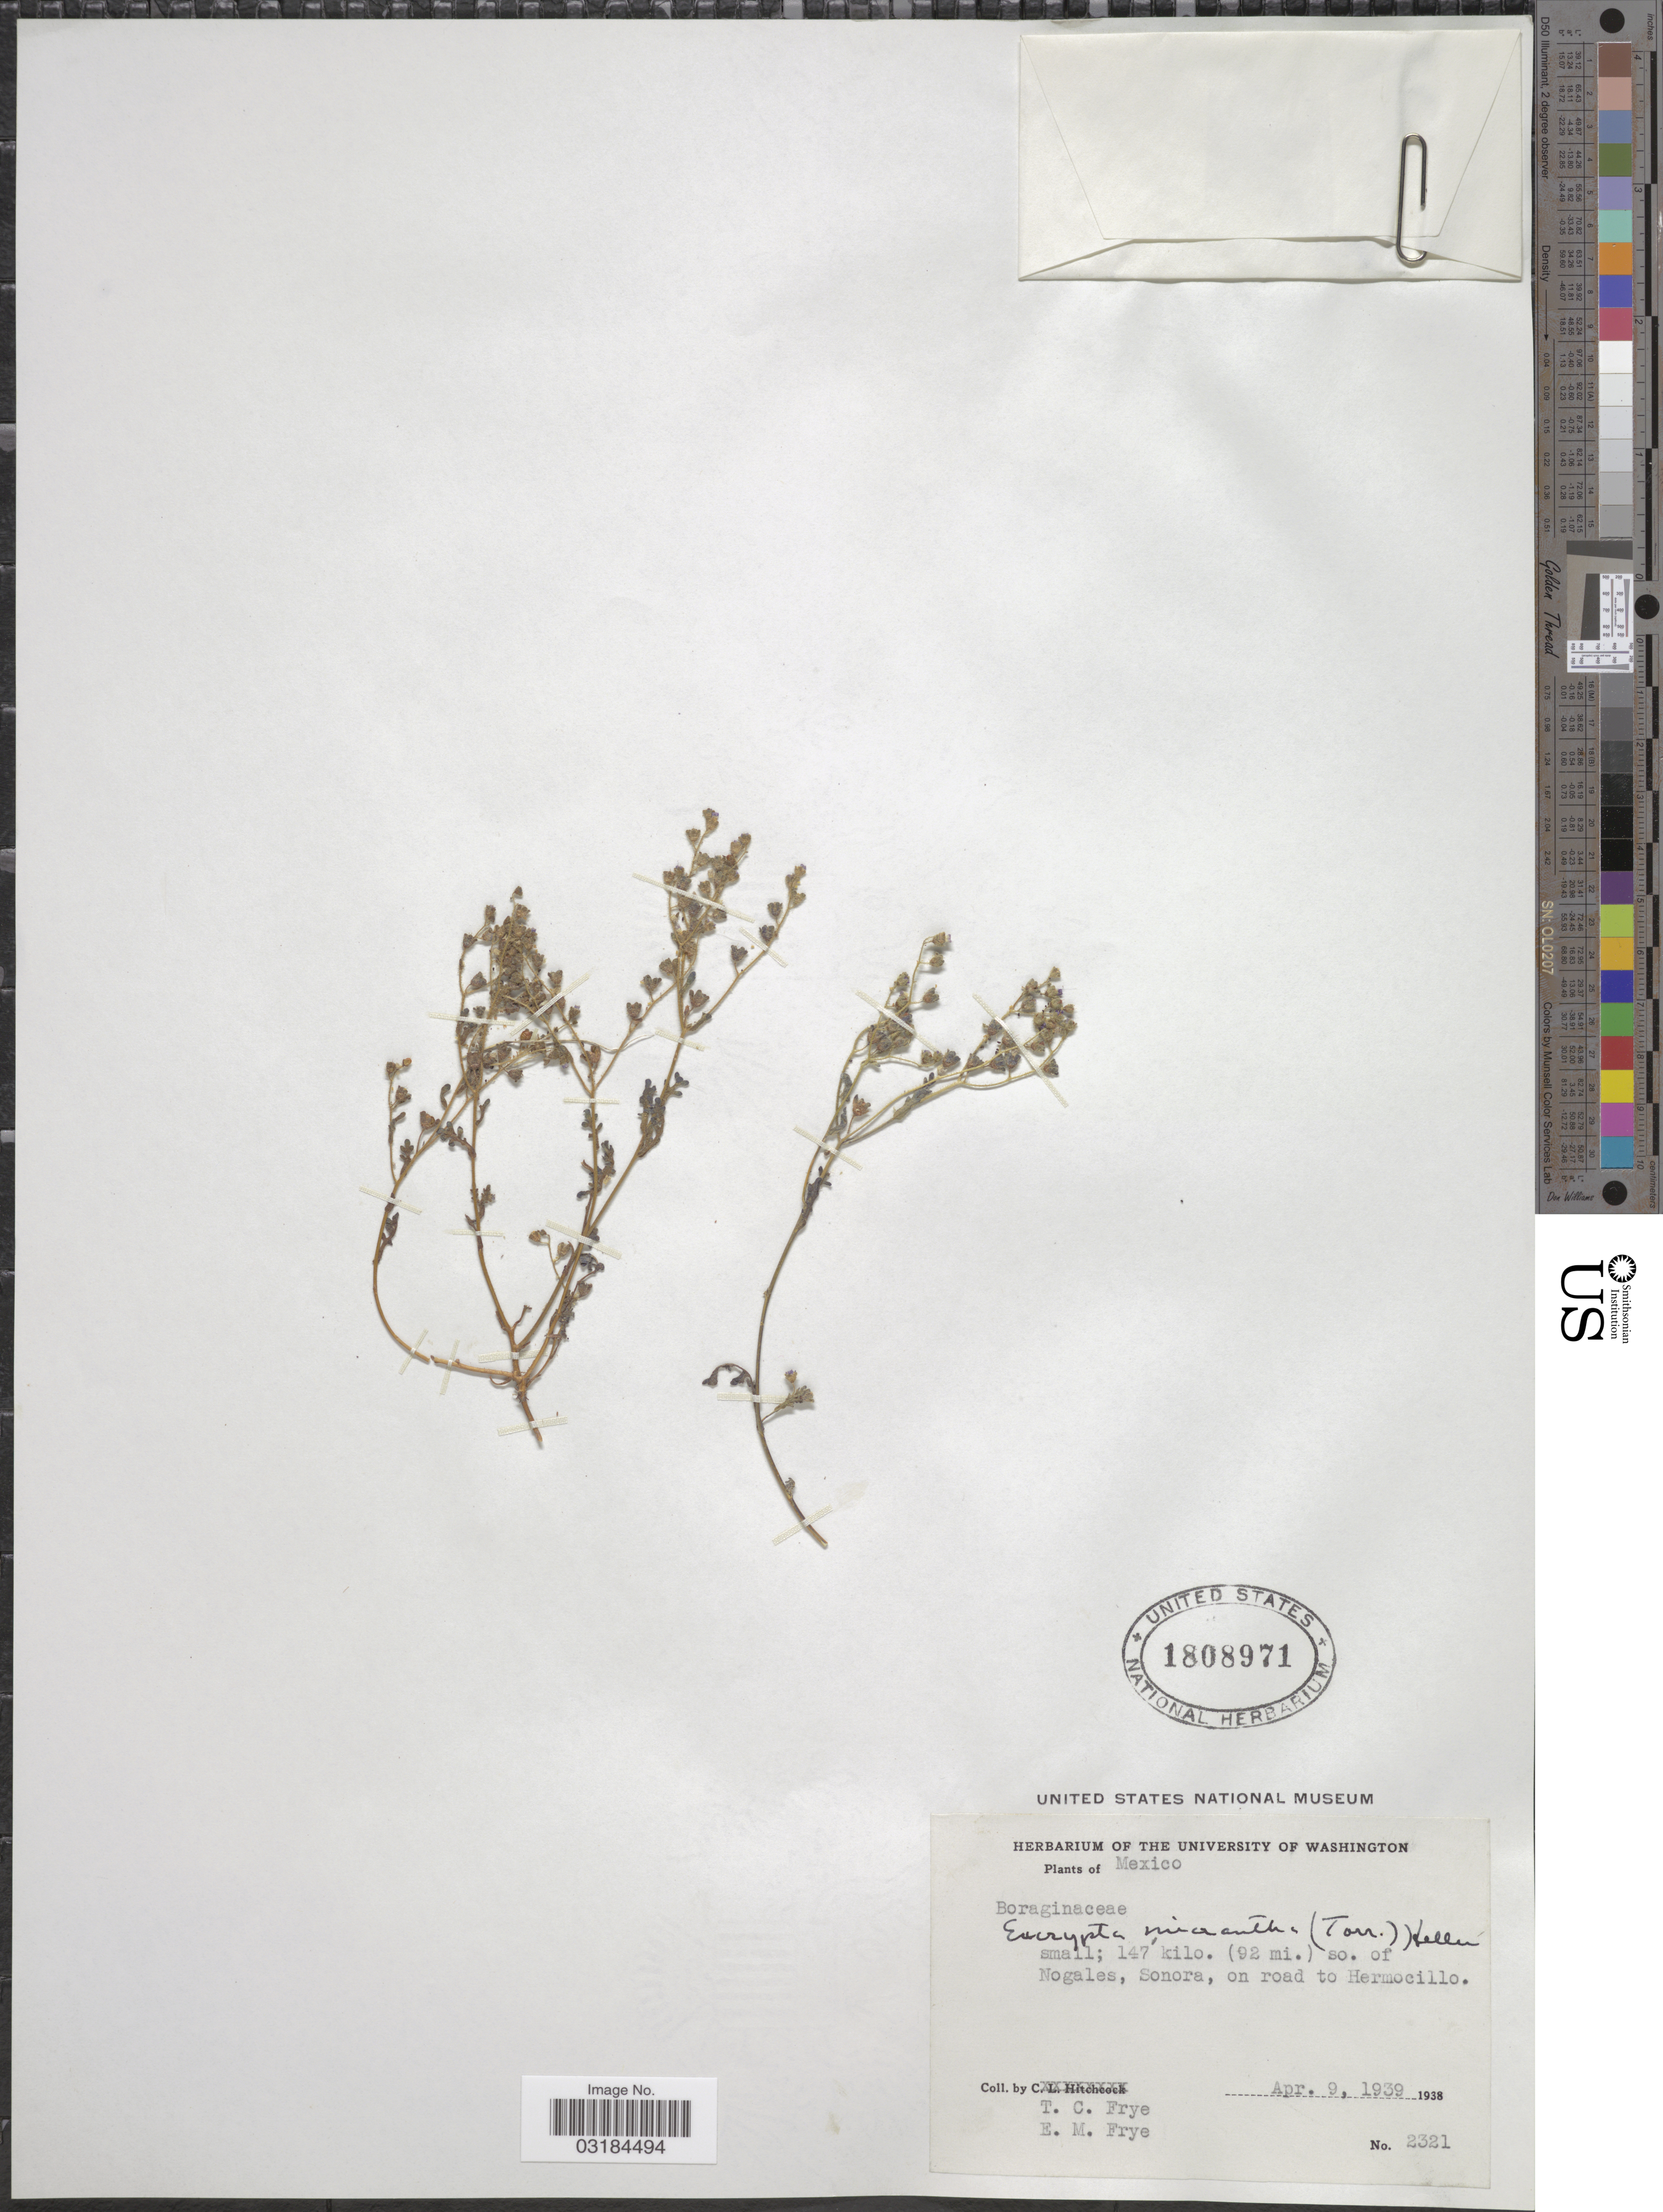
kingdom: Plantae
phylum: Tracheophyta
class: Magnoliopsida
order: Boraginales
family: Hydrophyllaceae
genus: Eucrypta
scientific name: Eucrypta micrantha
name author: (Torr.) A. Heller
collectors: T. C. Frye & E. Frye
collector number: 2321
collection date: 1939-04-09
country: Mexico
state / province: Sonora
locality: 147 kilo. (92 mi.) so. of Nogales, on road to Hermocillo.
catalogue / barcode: US 1808971